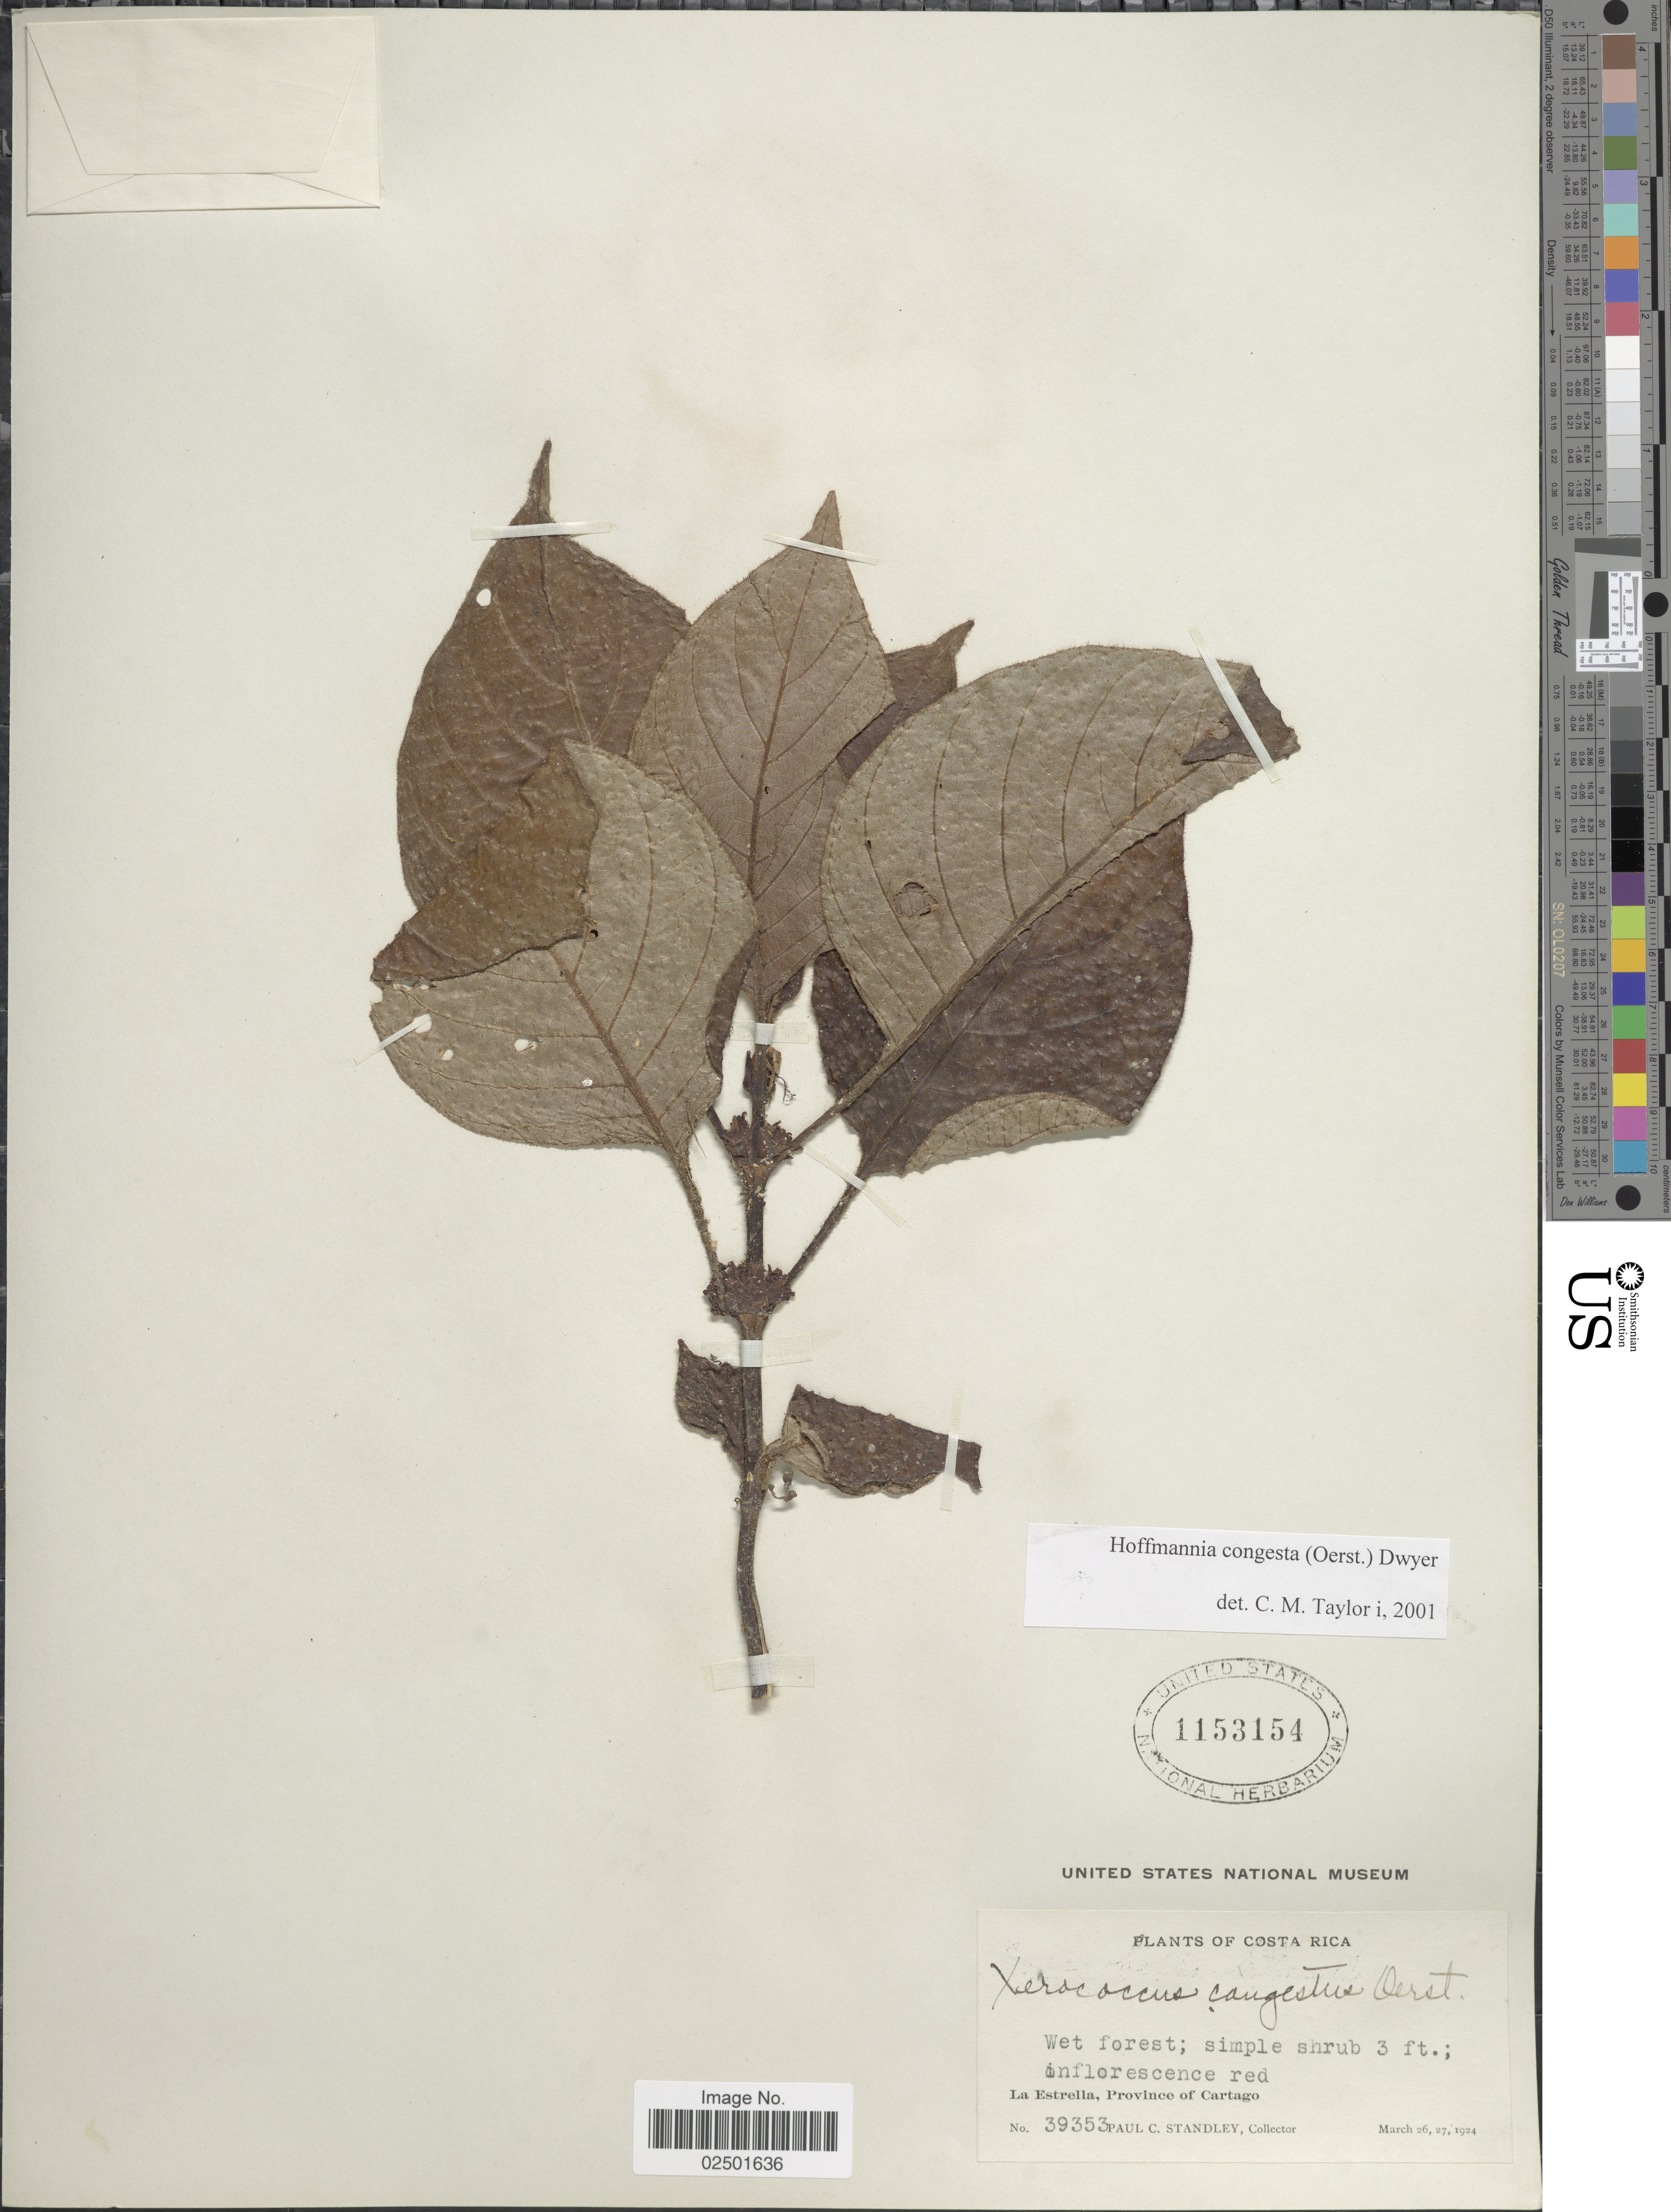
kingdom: Plantae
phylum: Tracheophyta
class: Magnoliopsida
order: Gentianales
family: Rubiaceae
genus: Hoffmannia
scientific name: Hoffmannia congesta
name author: (Oerst.) Dwyer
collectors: P. C. Standley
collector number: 39353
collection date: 1924-03-26/1924-03-27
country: Costa Rica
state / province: Cartago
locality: La Estrella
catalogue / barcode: US 1153154